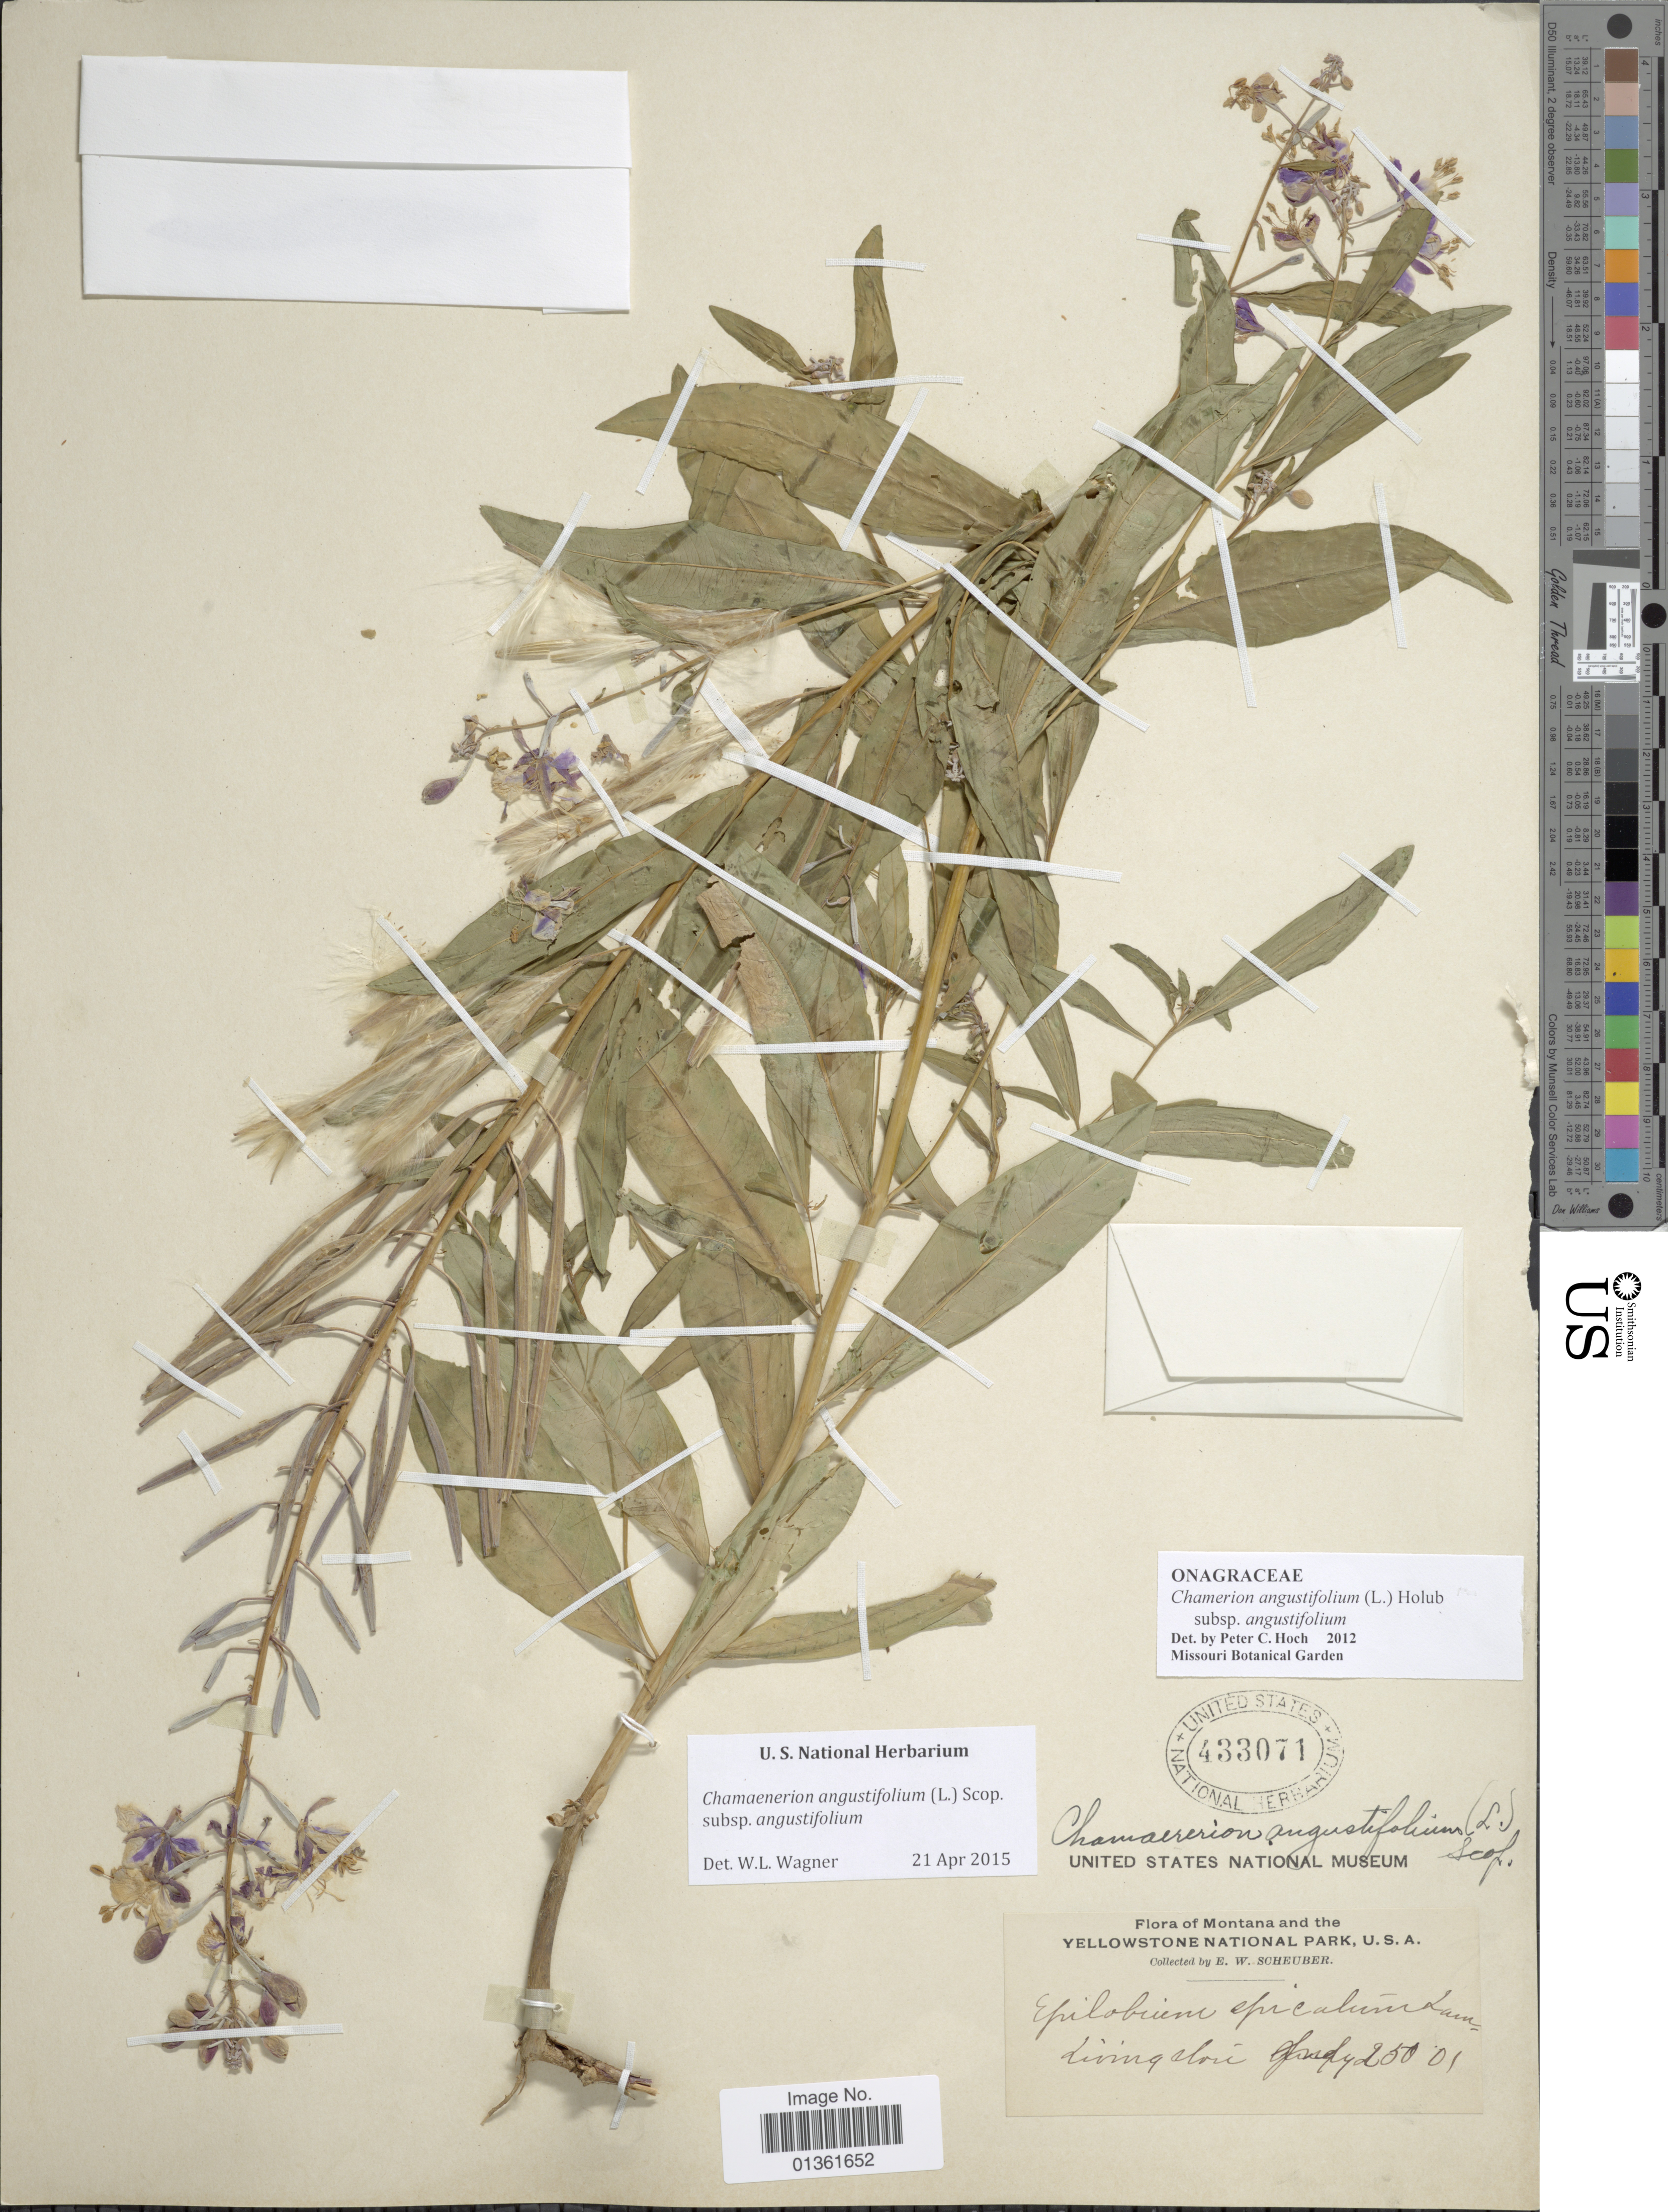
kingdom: Plantae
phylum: Tracheophyta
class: Magnoliopsida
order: Myrtales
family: Onagraceae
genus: Chamaenerion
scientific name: Chamaenerion angustifolium subsp. angustifolium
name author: (L.) Scop.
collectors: E. Scheuber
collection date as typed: Transcribed d/m/y: 25/7/1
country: United States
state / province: Montana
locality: Yellowstone National Park. Livingston.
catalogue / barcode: US 433071